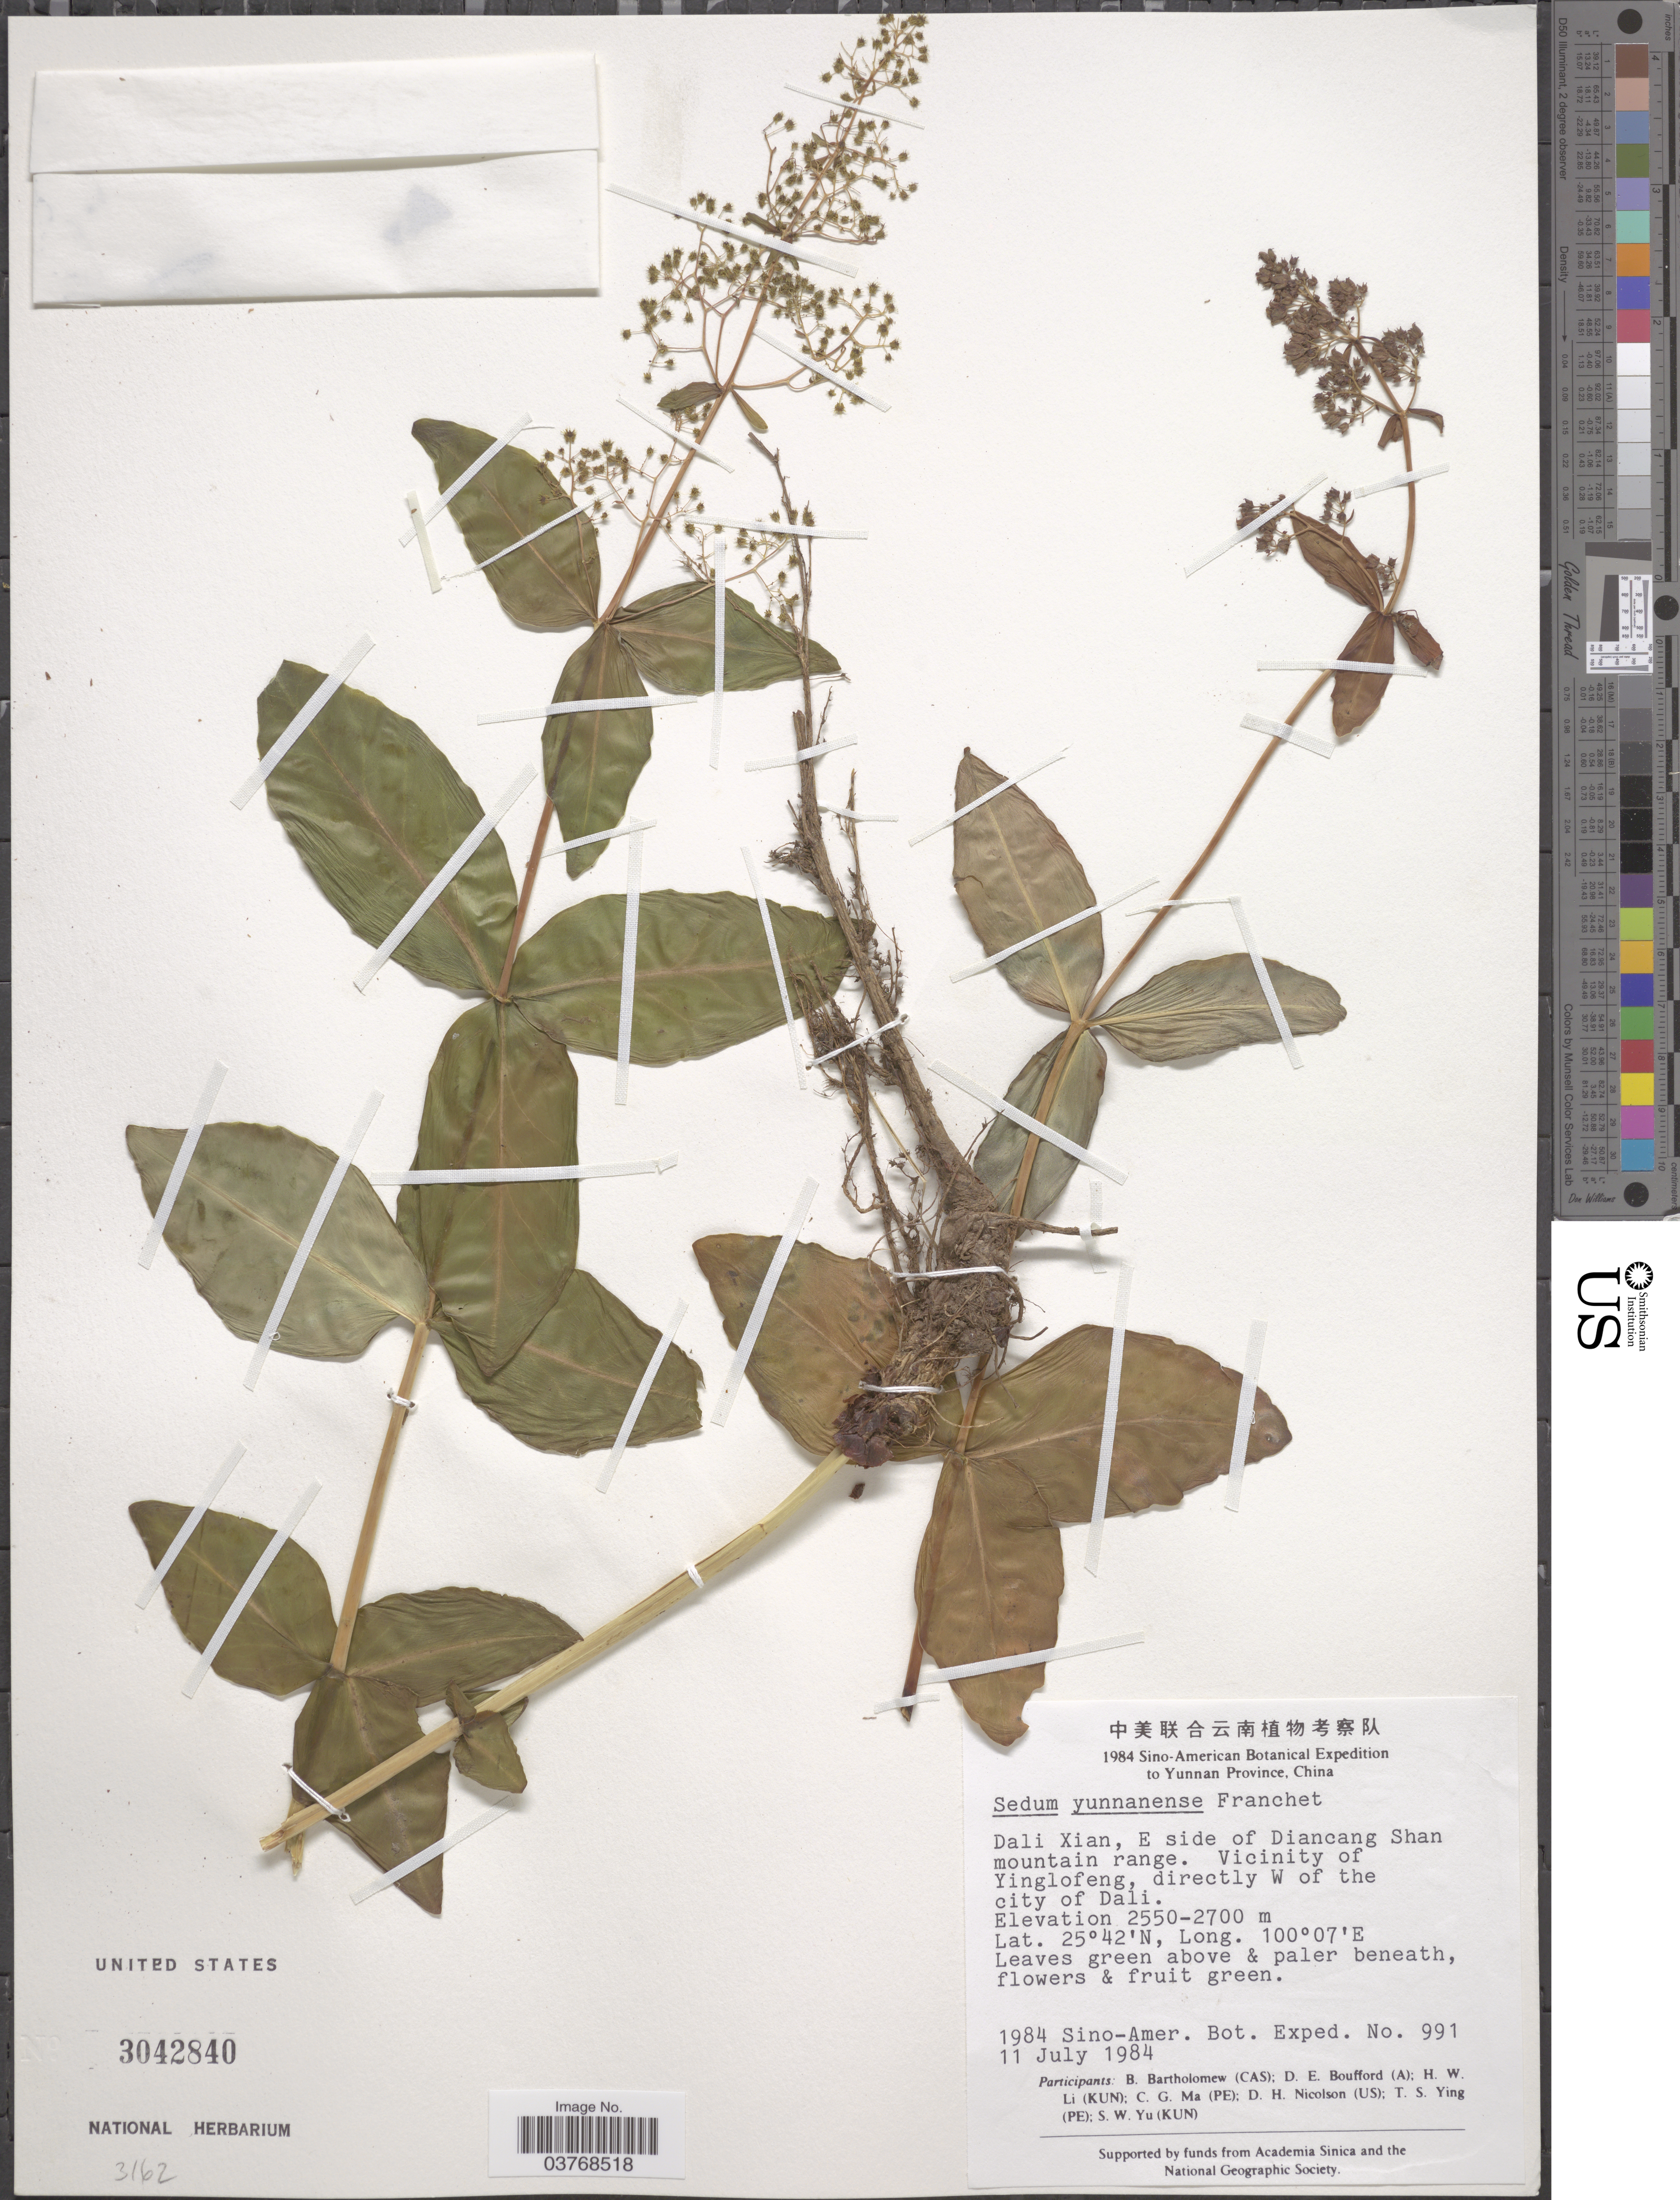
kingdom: Plantae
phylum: Tracheophyta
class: Magnoliopsida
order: Saxifragales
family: Crassulaceae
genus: Rhodiola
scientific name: Rhodiola yunnanensis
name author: (Franch.) S.H. Fu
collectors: Sino-Amer. Bot. Exped. 1984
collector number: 991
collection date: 1984-07-11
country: China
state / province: Yunnan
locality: Dali Xian, E side of Diancang Shan mountain range. Vicinity of Yinglofeng, directly W of the city of Dali.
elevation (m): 2550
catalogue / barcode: US 3042840